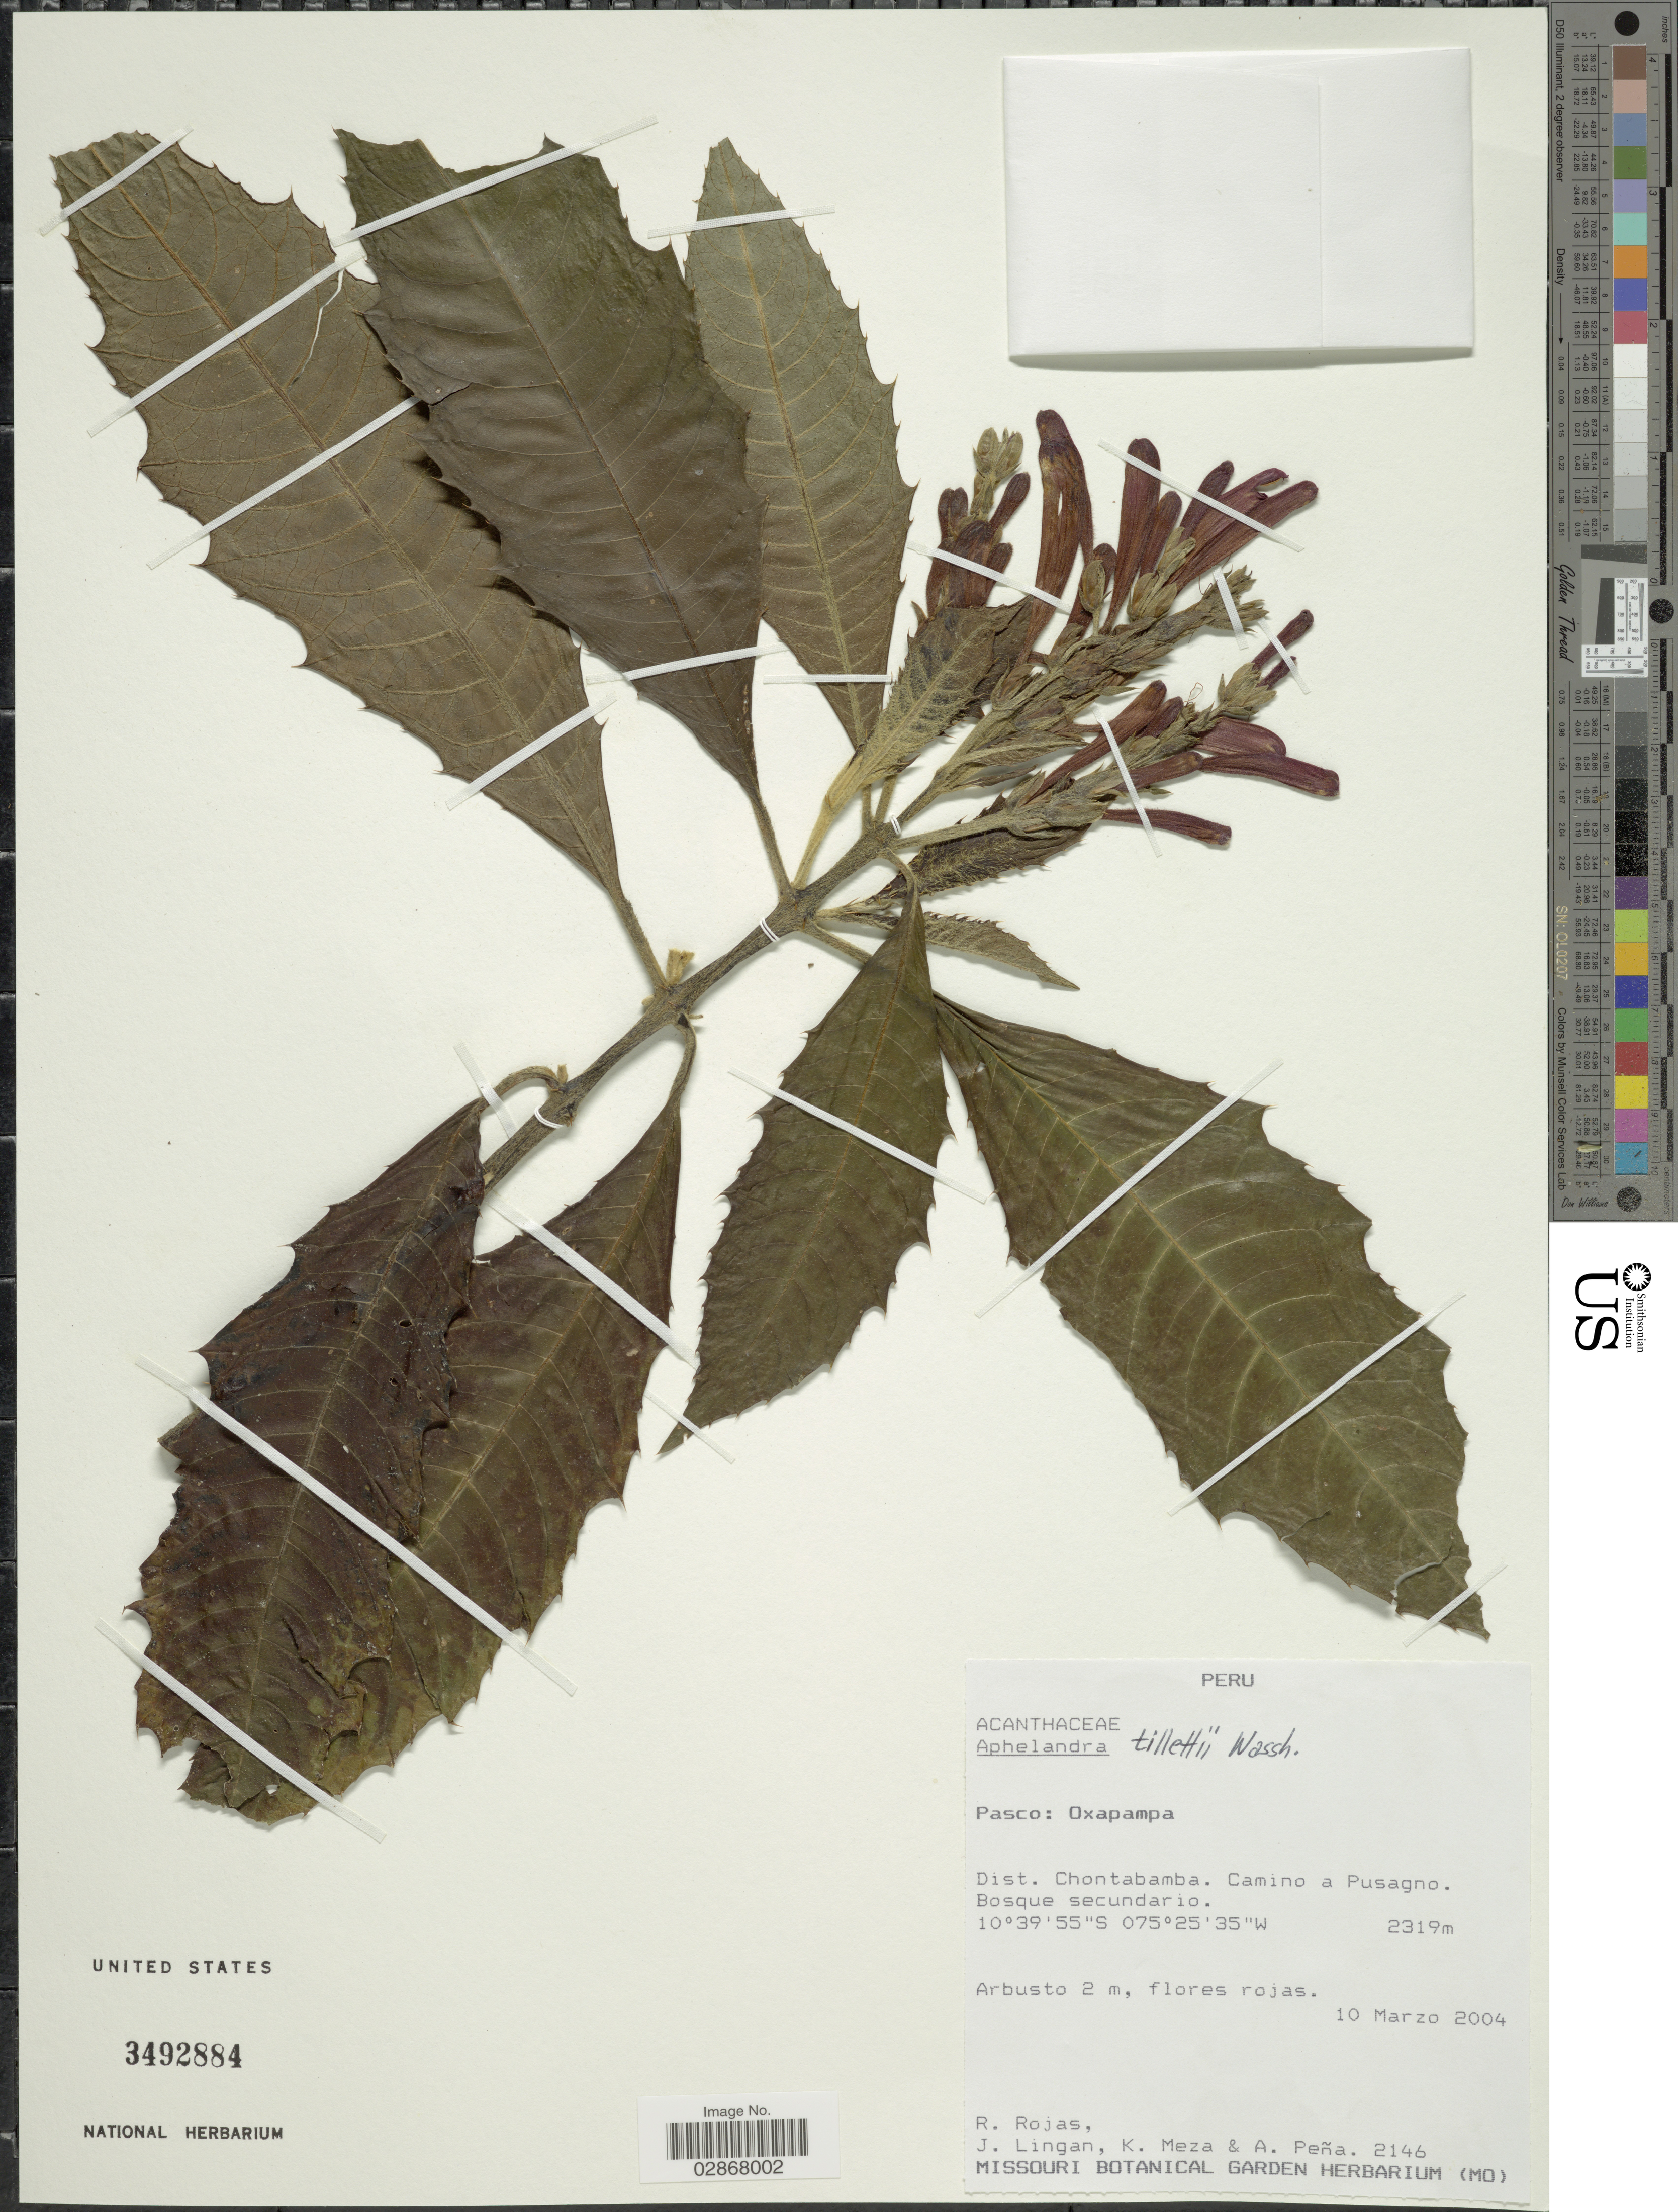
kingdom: Plantae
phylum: Tracheophyta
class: Magnoliopsida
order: Lamiales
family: Acanthaceae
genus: Aphelandra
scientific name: Aphelandra tillettii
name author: Wassh.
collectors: R. Rojas, J. Lingan, K. Meza & A. Peña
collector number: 2146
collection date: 2004-03-10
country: Peru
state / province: Pasco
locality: Oxapampa. Dist. Chontabamba. Camino a Pusagno.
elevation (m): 2319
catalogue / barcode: US 3492884